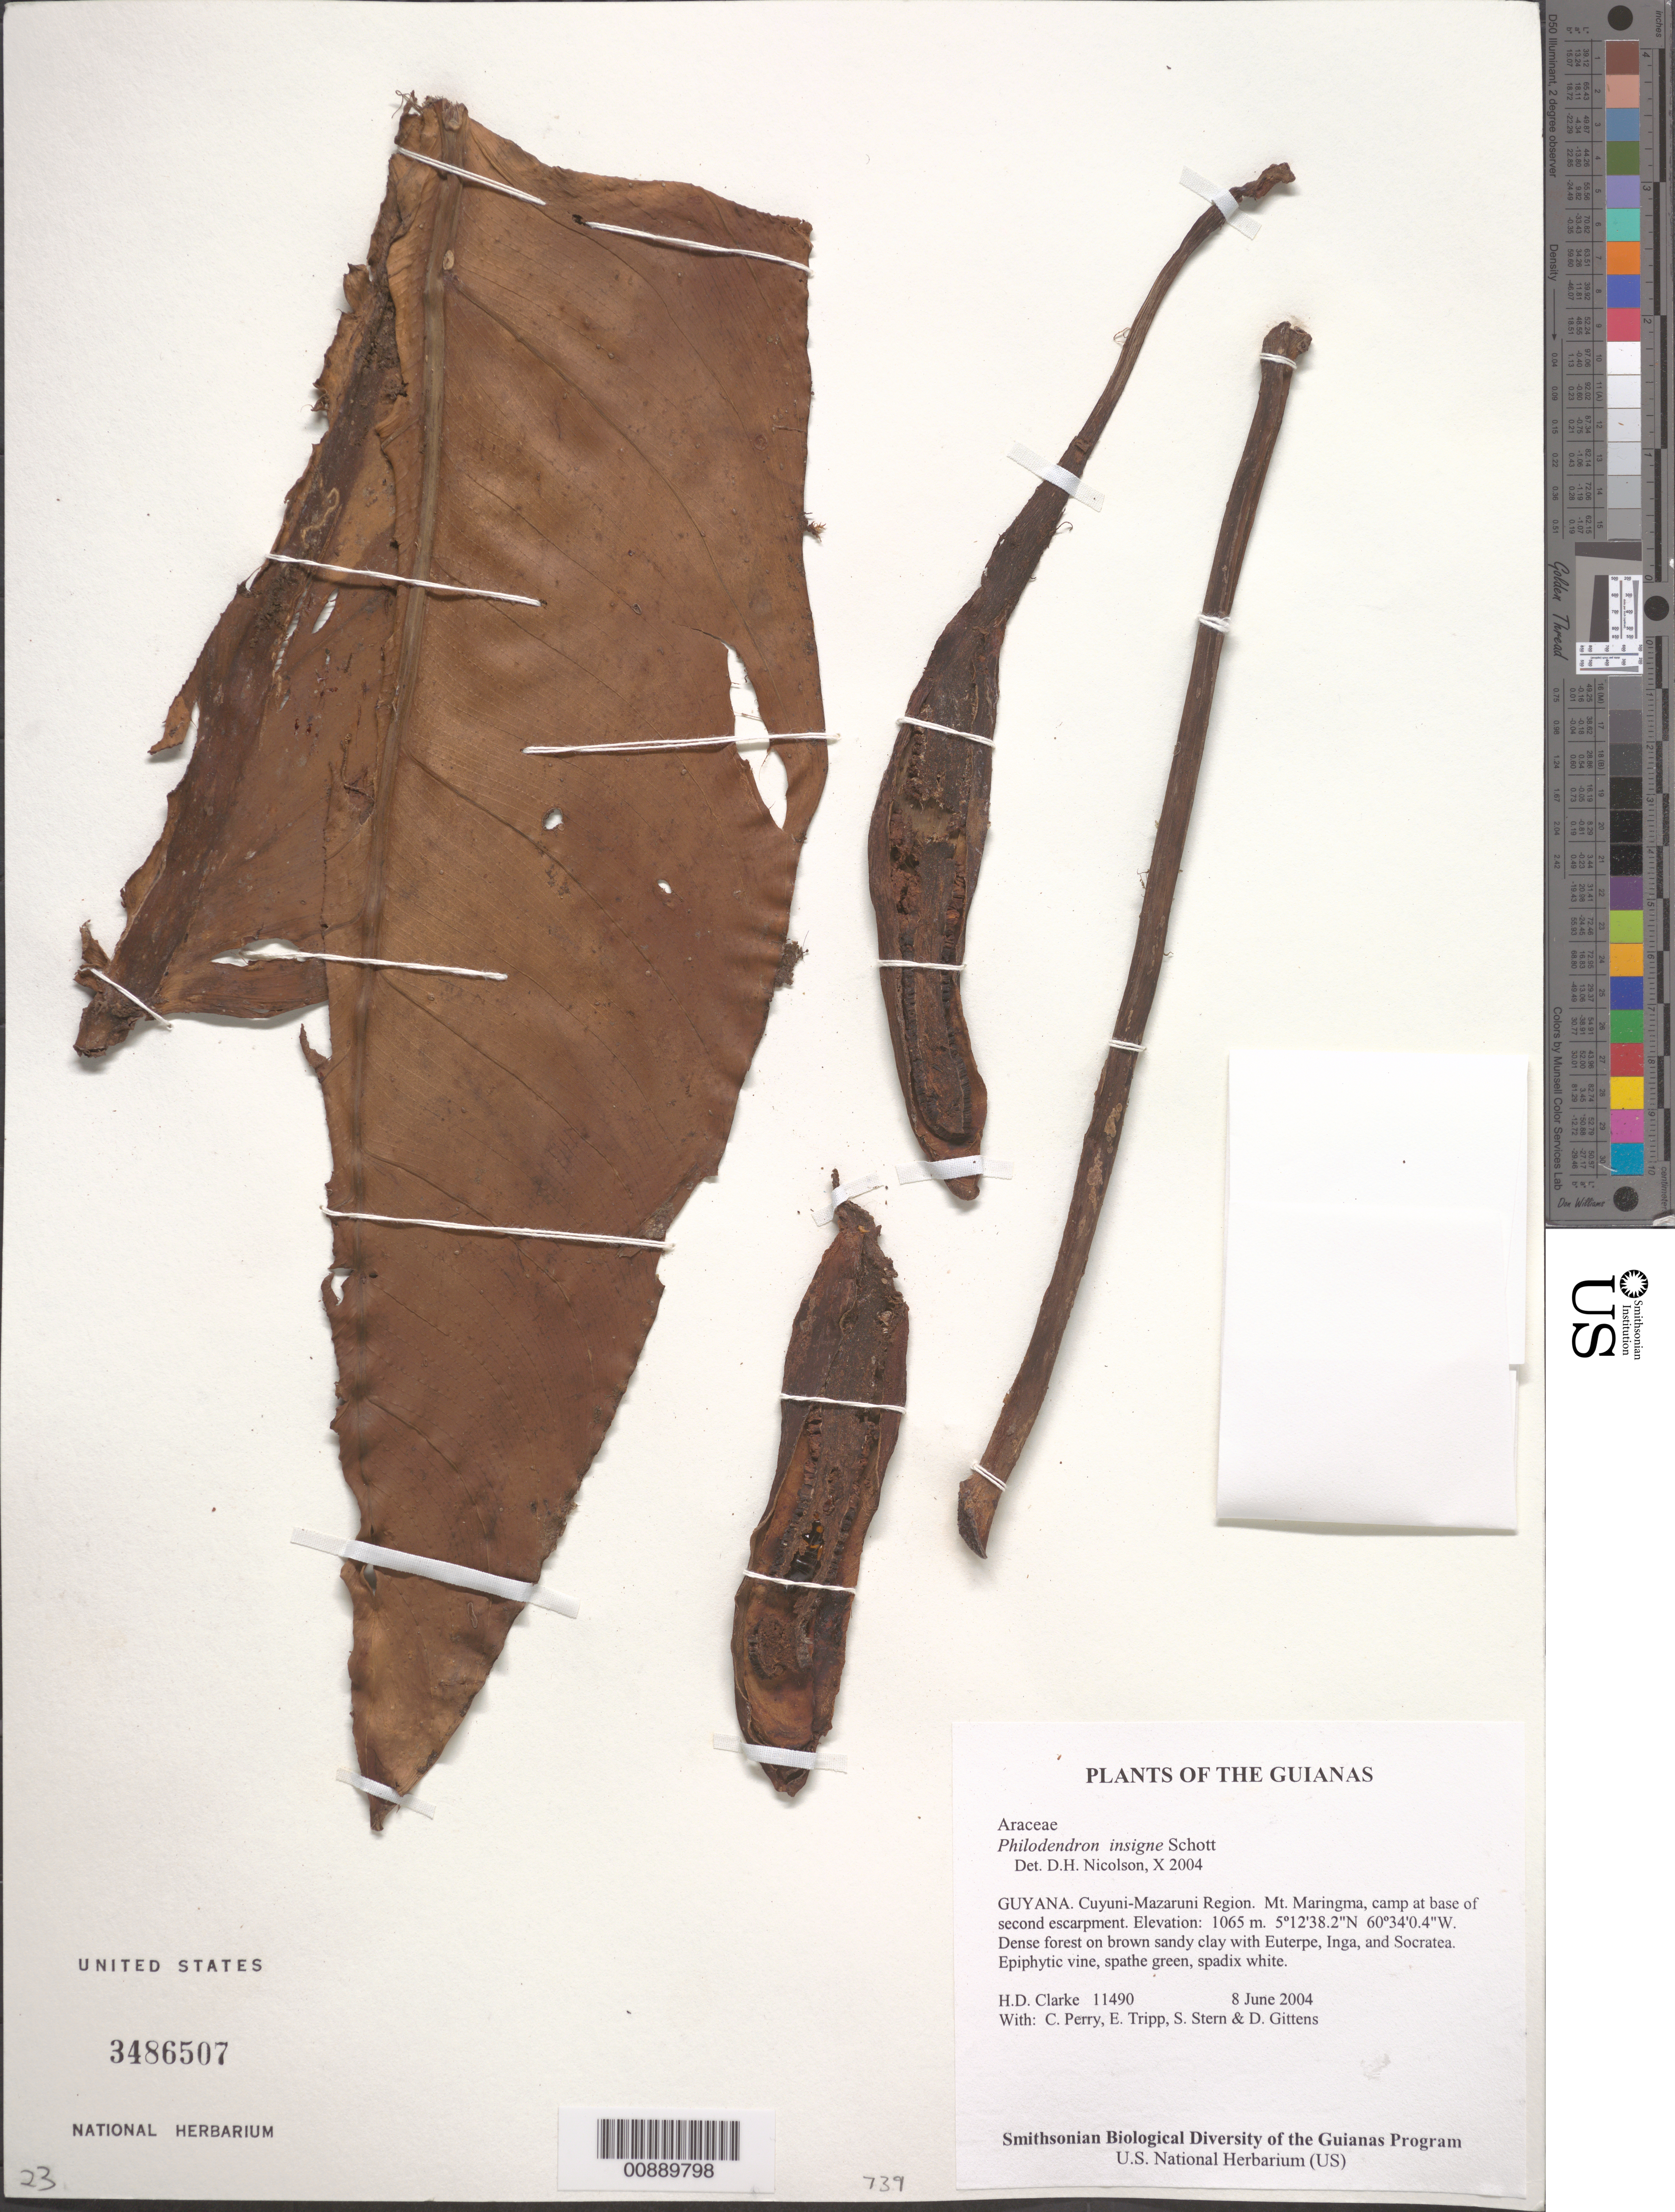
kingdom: Plantae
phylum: Tracheophyta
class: Liliopsida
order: Alismatales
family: Araceae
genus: Philodendron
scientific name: Philodendron insigne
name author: Schott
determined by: Nicolson, Dan H.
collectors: H. D. Clarke, C. Perry, E. Tripp, S. R. Stern & D. Gittens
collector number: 11490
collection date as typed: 8 June 2004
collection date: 2004-06-08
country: Guyana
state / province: Cuyuni-Mazaruni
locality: Mt. Maringma, camp at base of second escarpment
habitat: Dense forest on brown sandy clay with Euterpe, Inga, and Socratea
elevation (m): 1065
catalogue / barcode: US 3486507